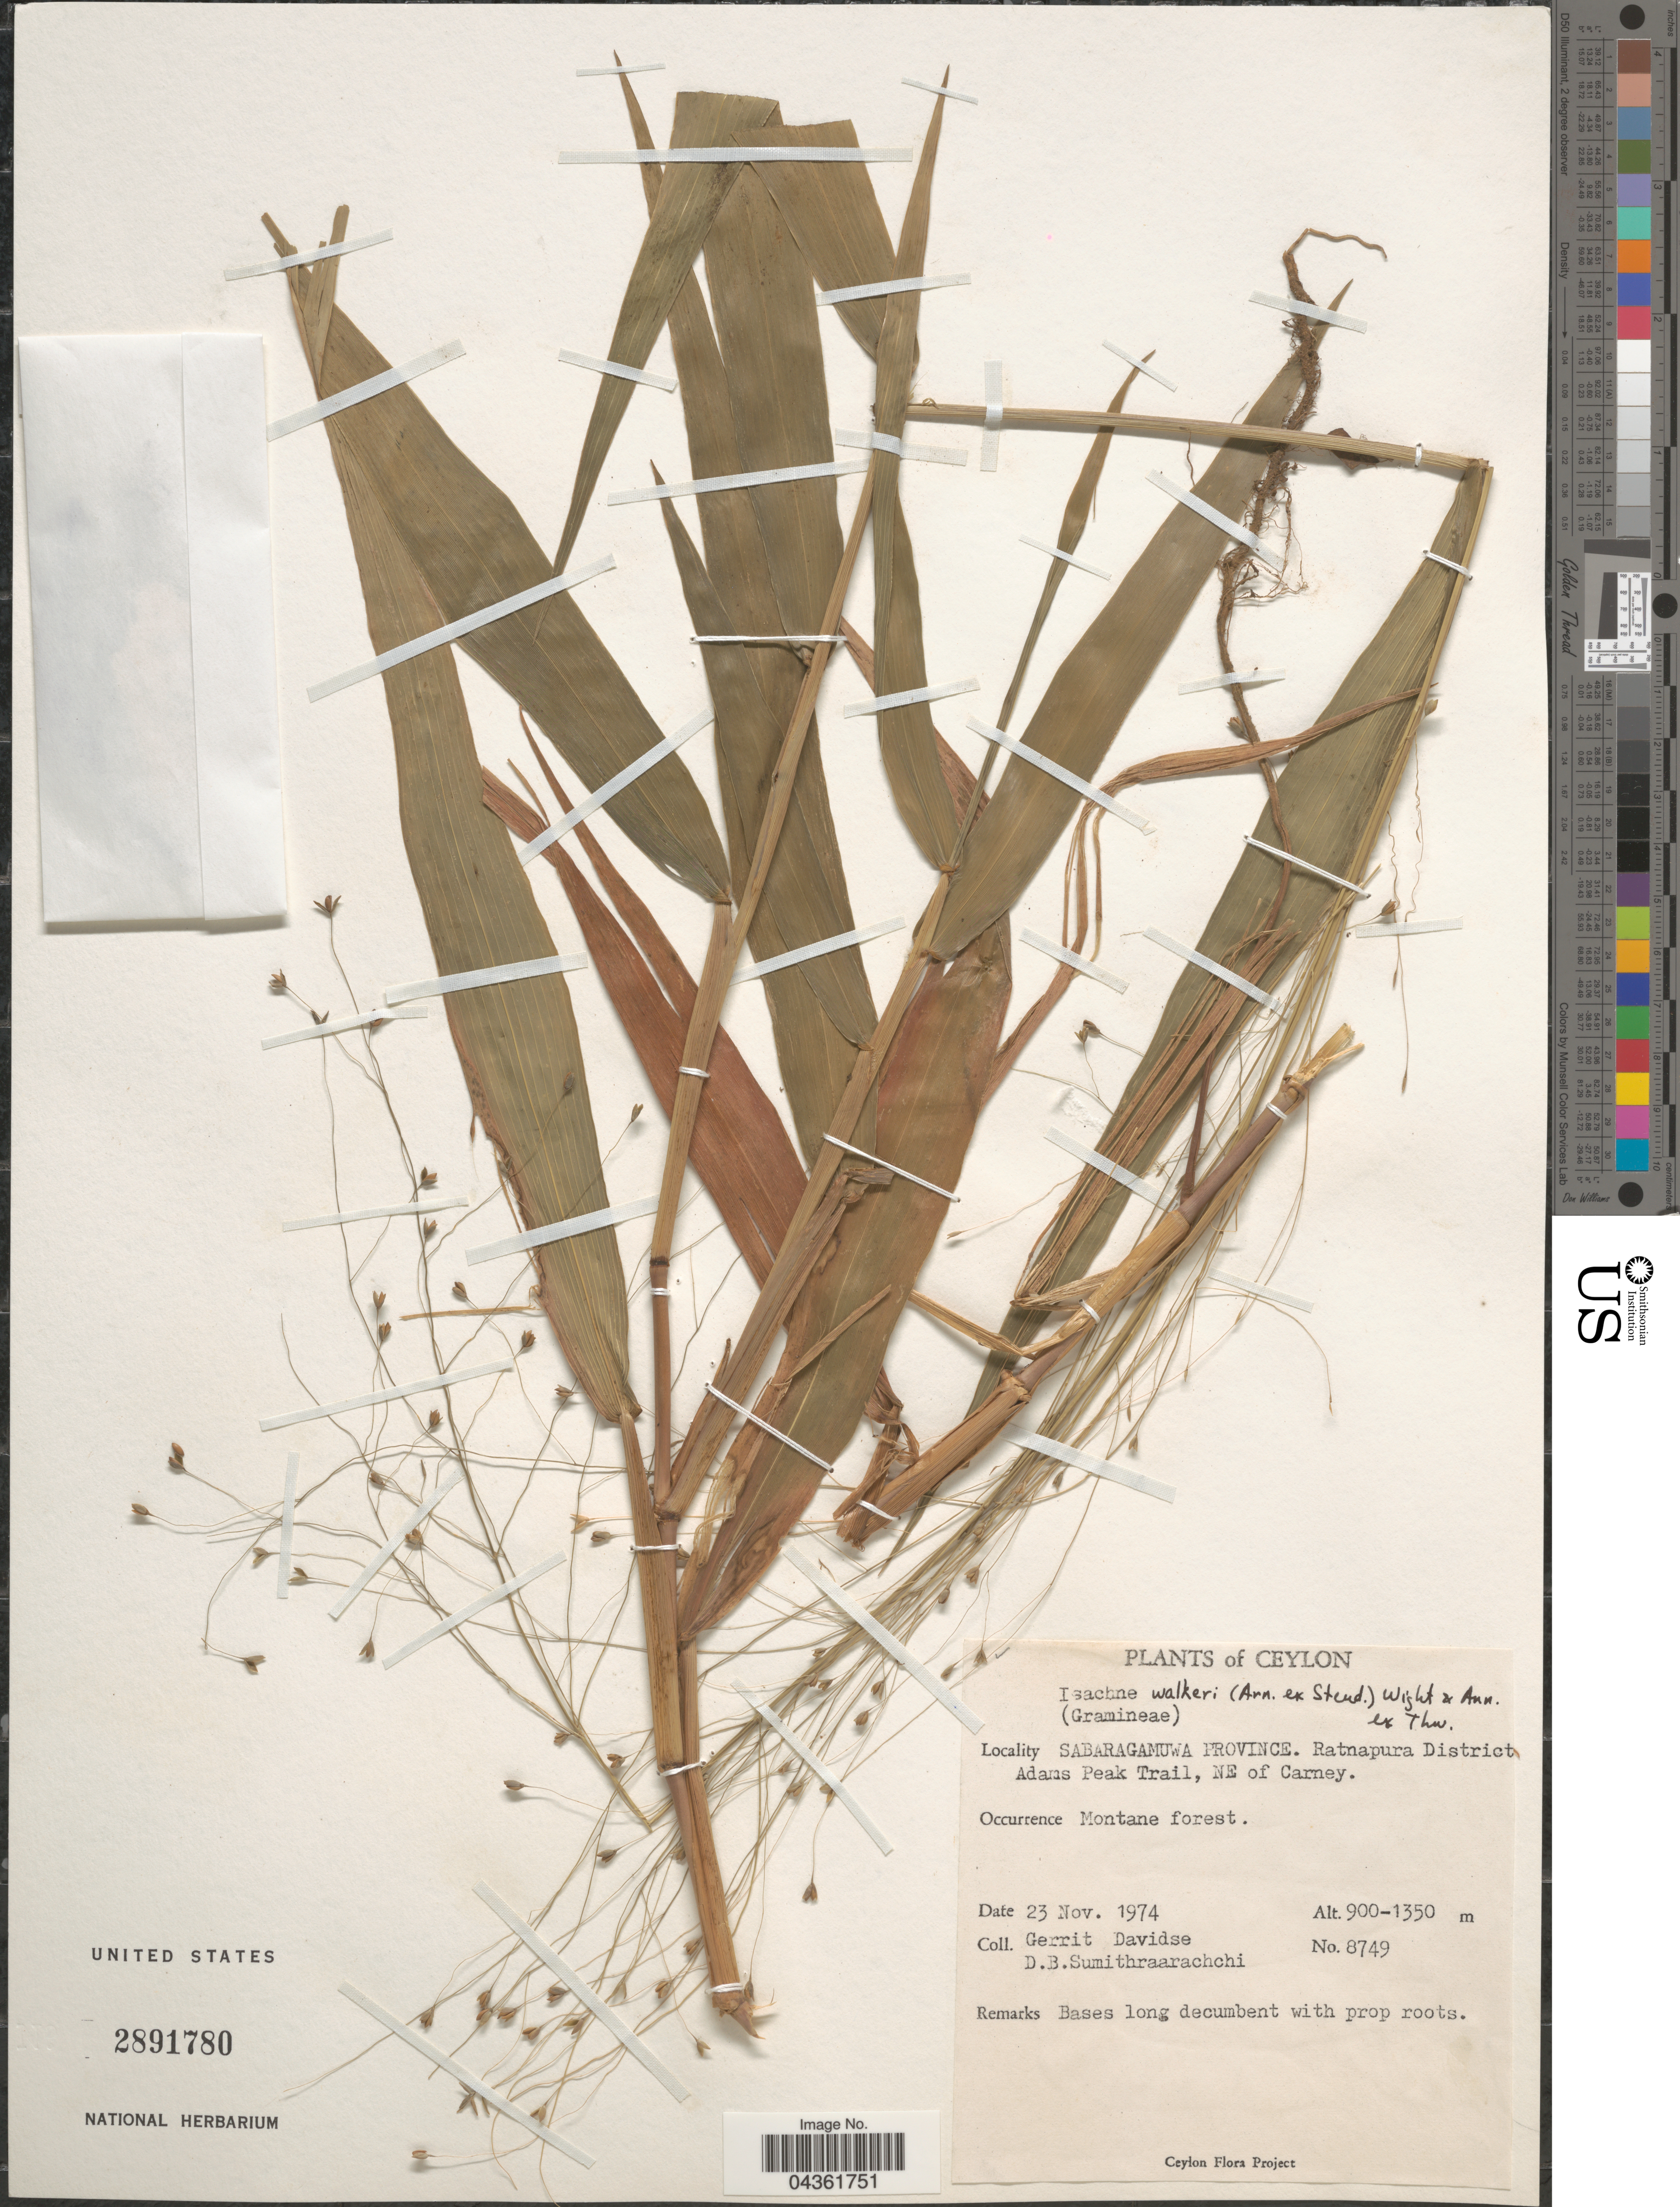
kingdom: Plantae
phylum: Tracheophyta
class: Liliopsida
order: Poales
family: Poaceae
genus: Isachne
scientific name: Isachne walkeri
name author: (Arn. ex Steud.) Wight & Arn. ex Hook. f.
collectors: G. Davidse & D. B. Sumithraarachchi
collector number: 8749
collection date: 1974-11-23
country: Sri Lanka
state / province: Sabaragamuwa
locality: Ceylon. Ratnapura District. Adams Peak Trail, NE of Carney.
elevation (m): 900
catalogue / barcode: US 2891780